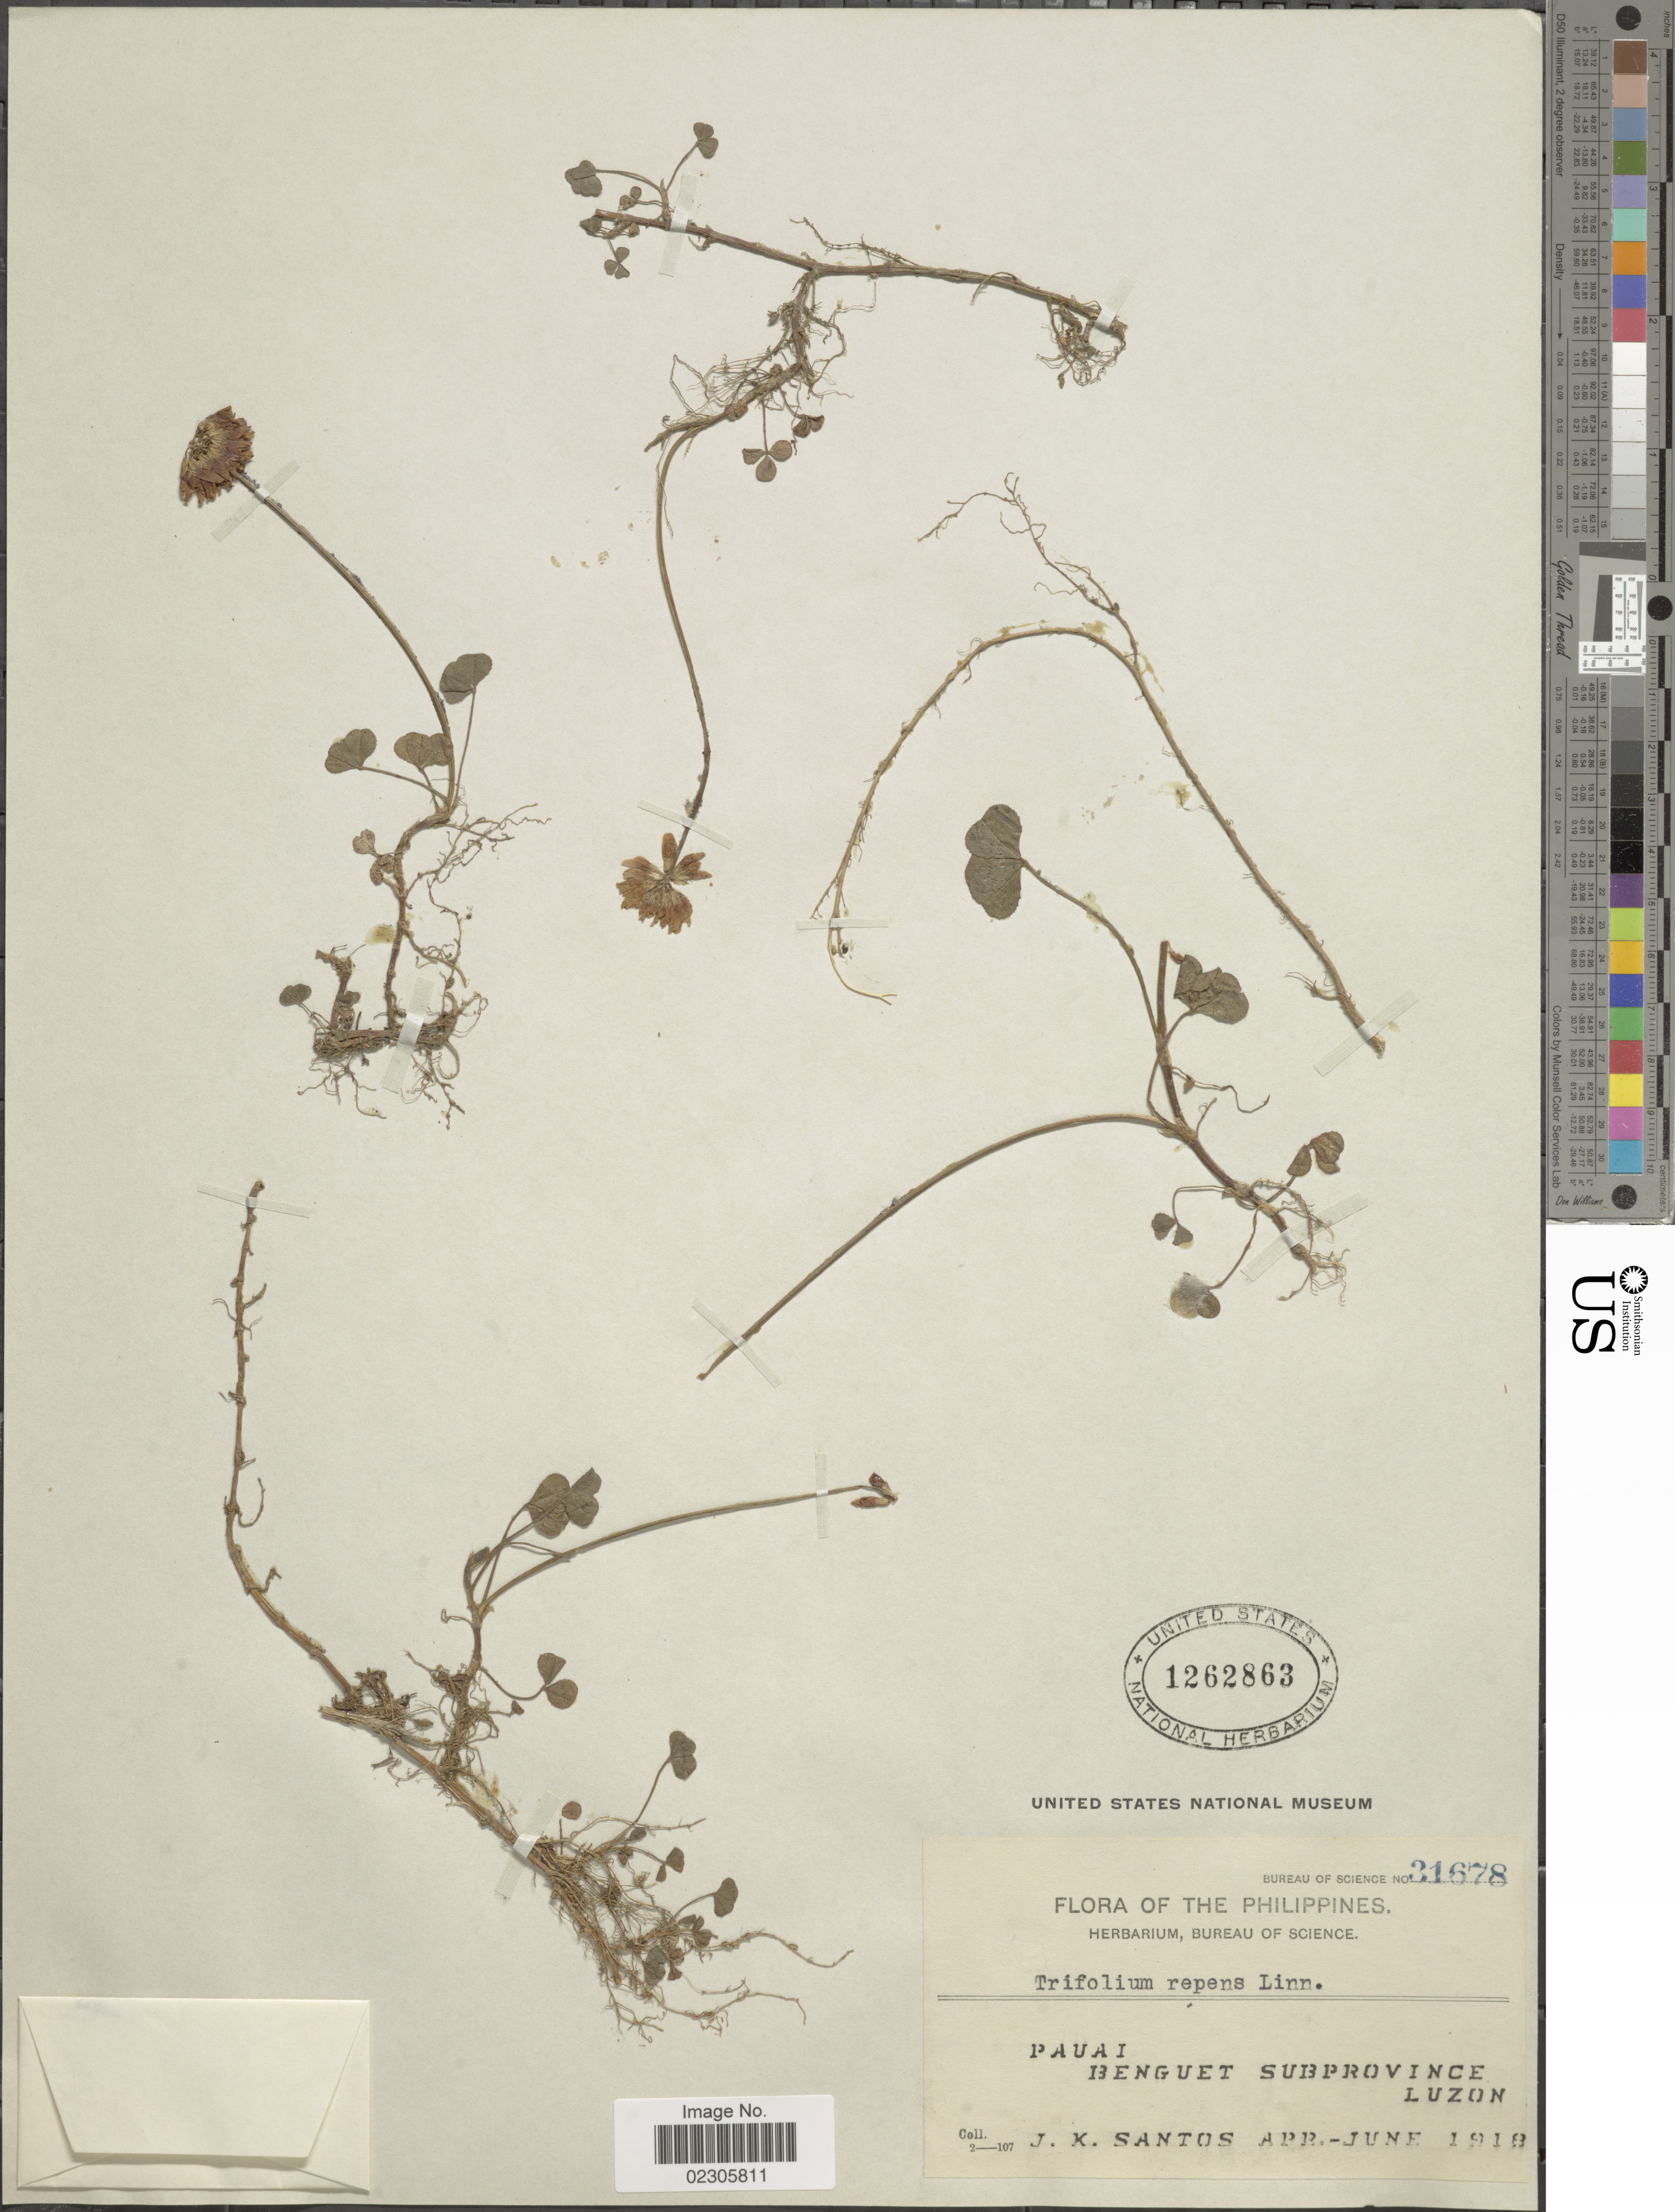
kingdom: Plantae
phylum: Tracheophyta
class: Magnoliopsida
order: Fabales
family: Fabaceae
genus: Trifolium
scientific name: Trifolium repens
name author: L.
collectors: J. K. Santos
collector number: Bureau Of Science 31678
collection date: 1918-04/1918-06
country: Philippines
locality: Pauai, Benguet Subprovince Luzon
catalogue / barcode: US 1262863